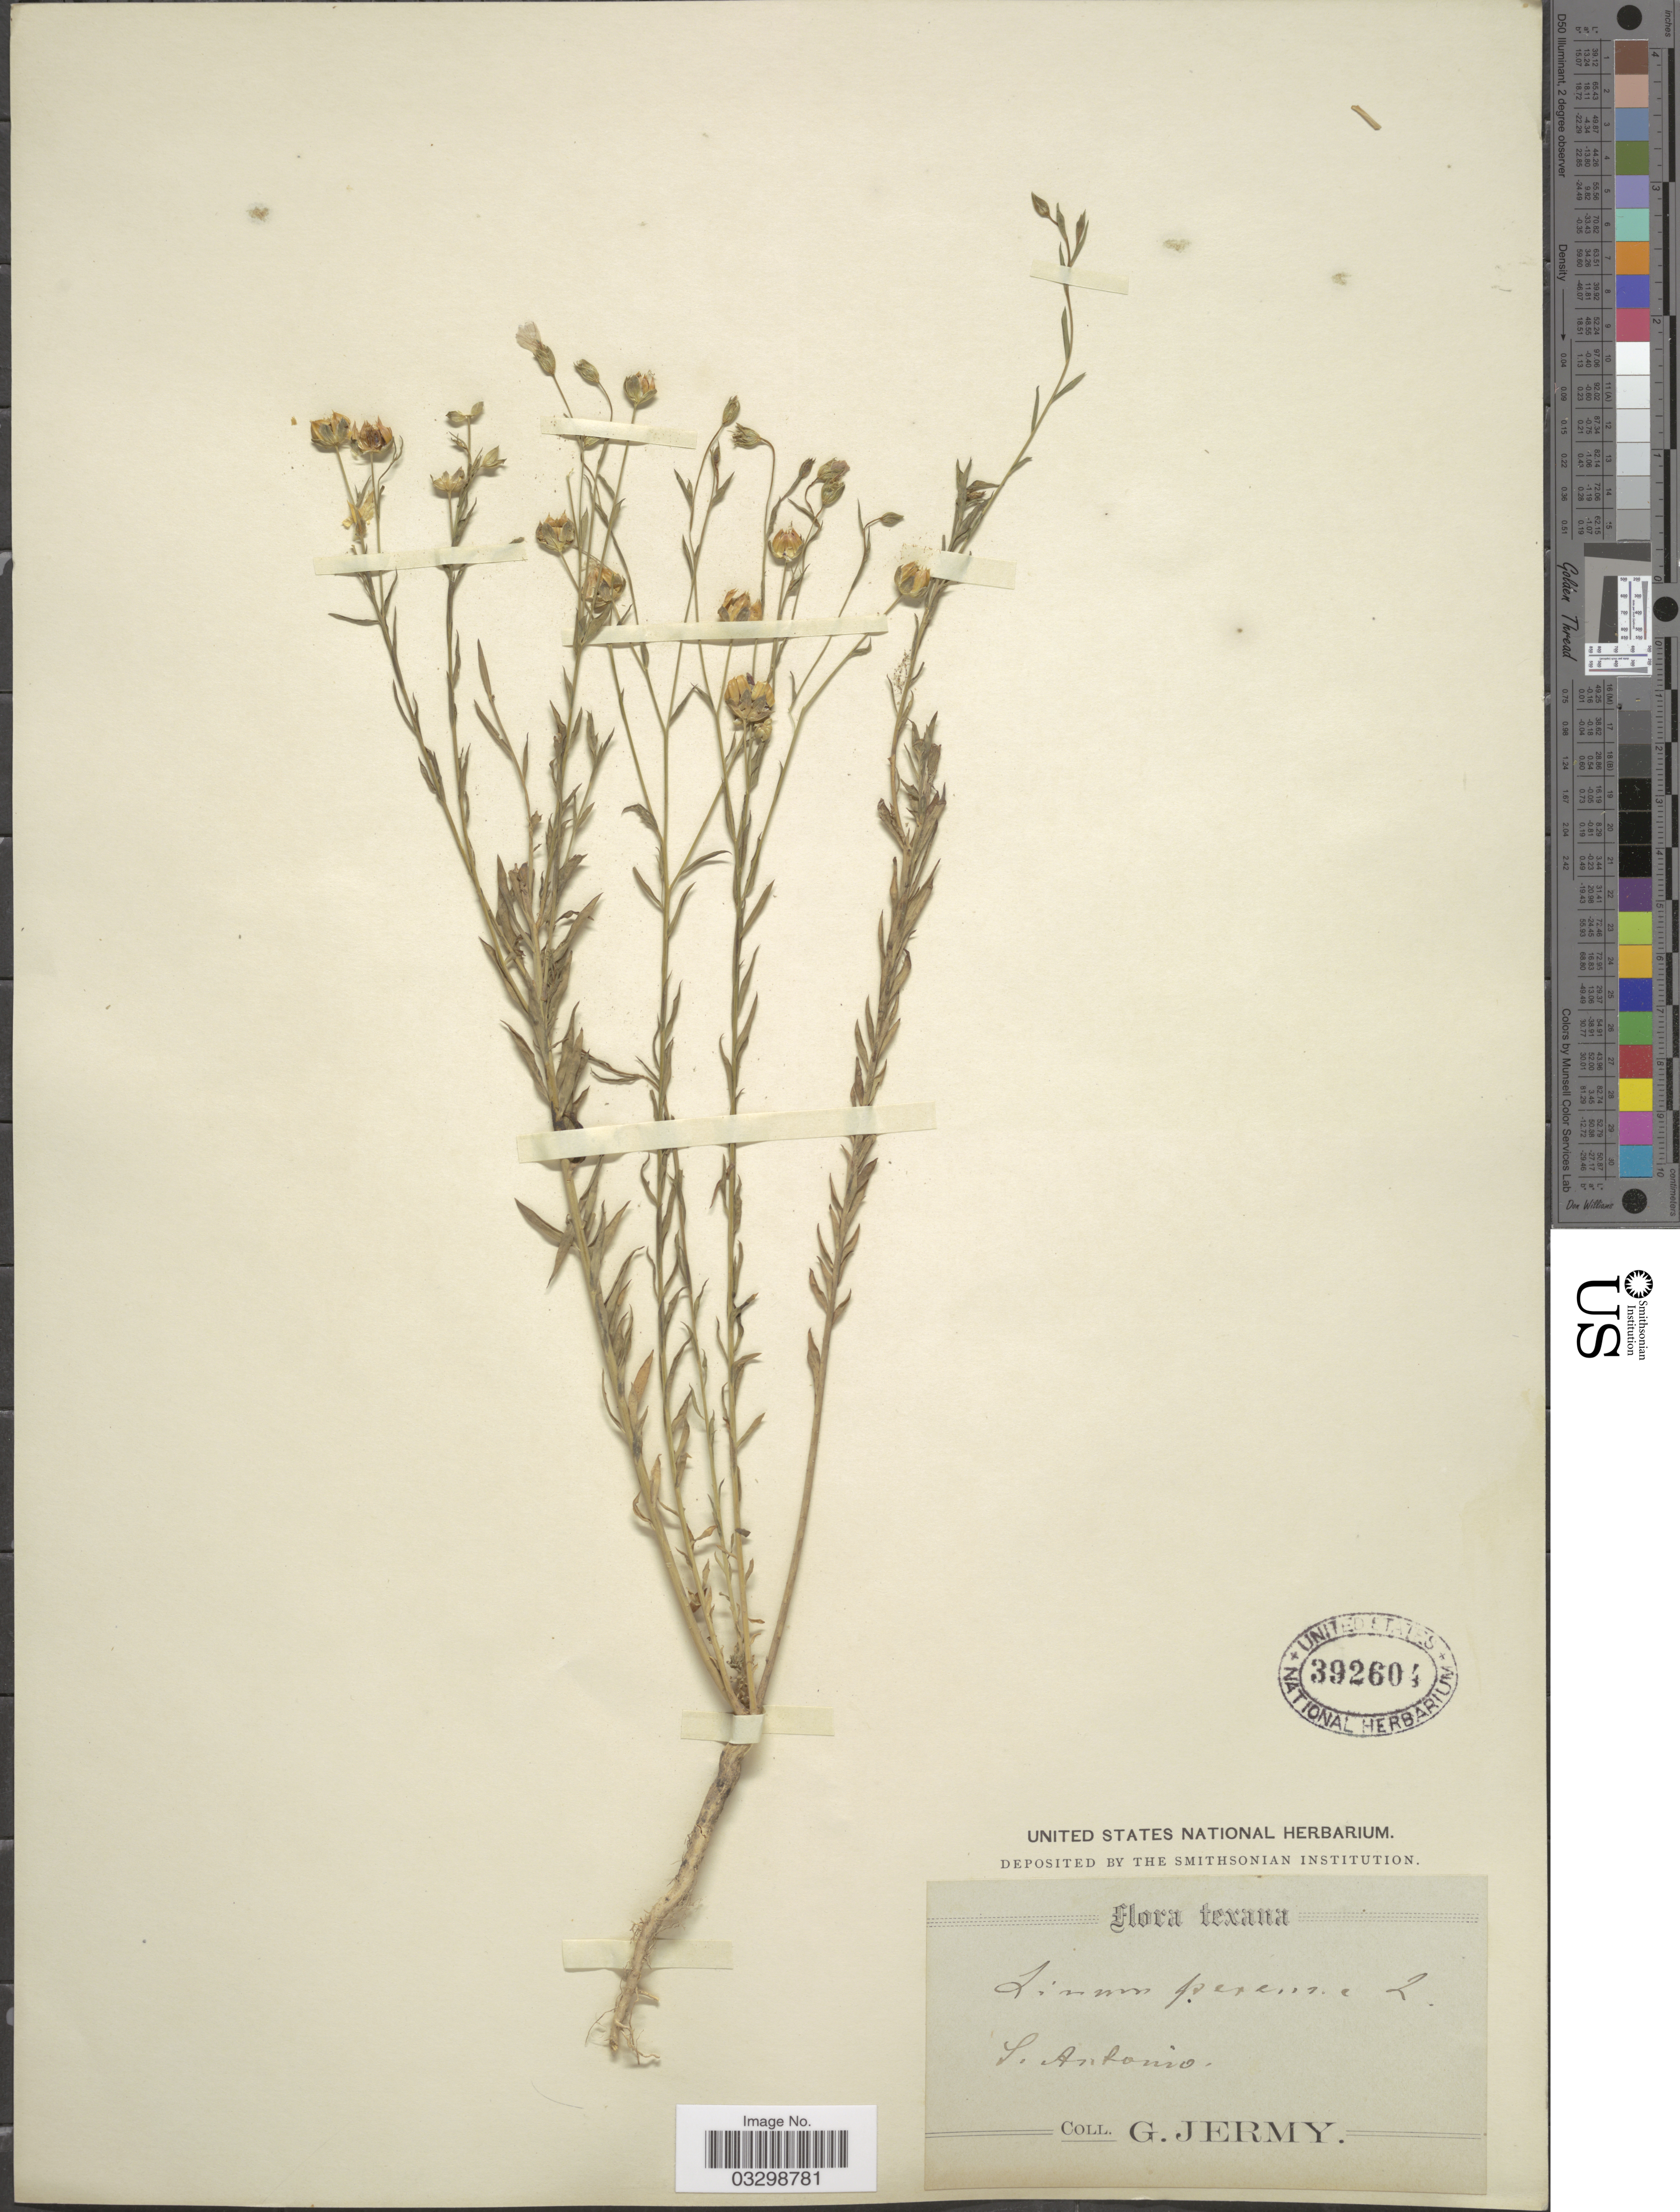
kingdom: Plantae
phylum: Tracheophyta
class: Magnoliopsida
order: Malpighiales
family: Linaceae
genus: Linum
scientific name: Linum lewisii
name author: Pursh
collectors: G. Jermy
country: United States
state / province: Texas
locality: S. Antonio.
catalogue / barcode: US 392604